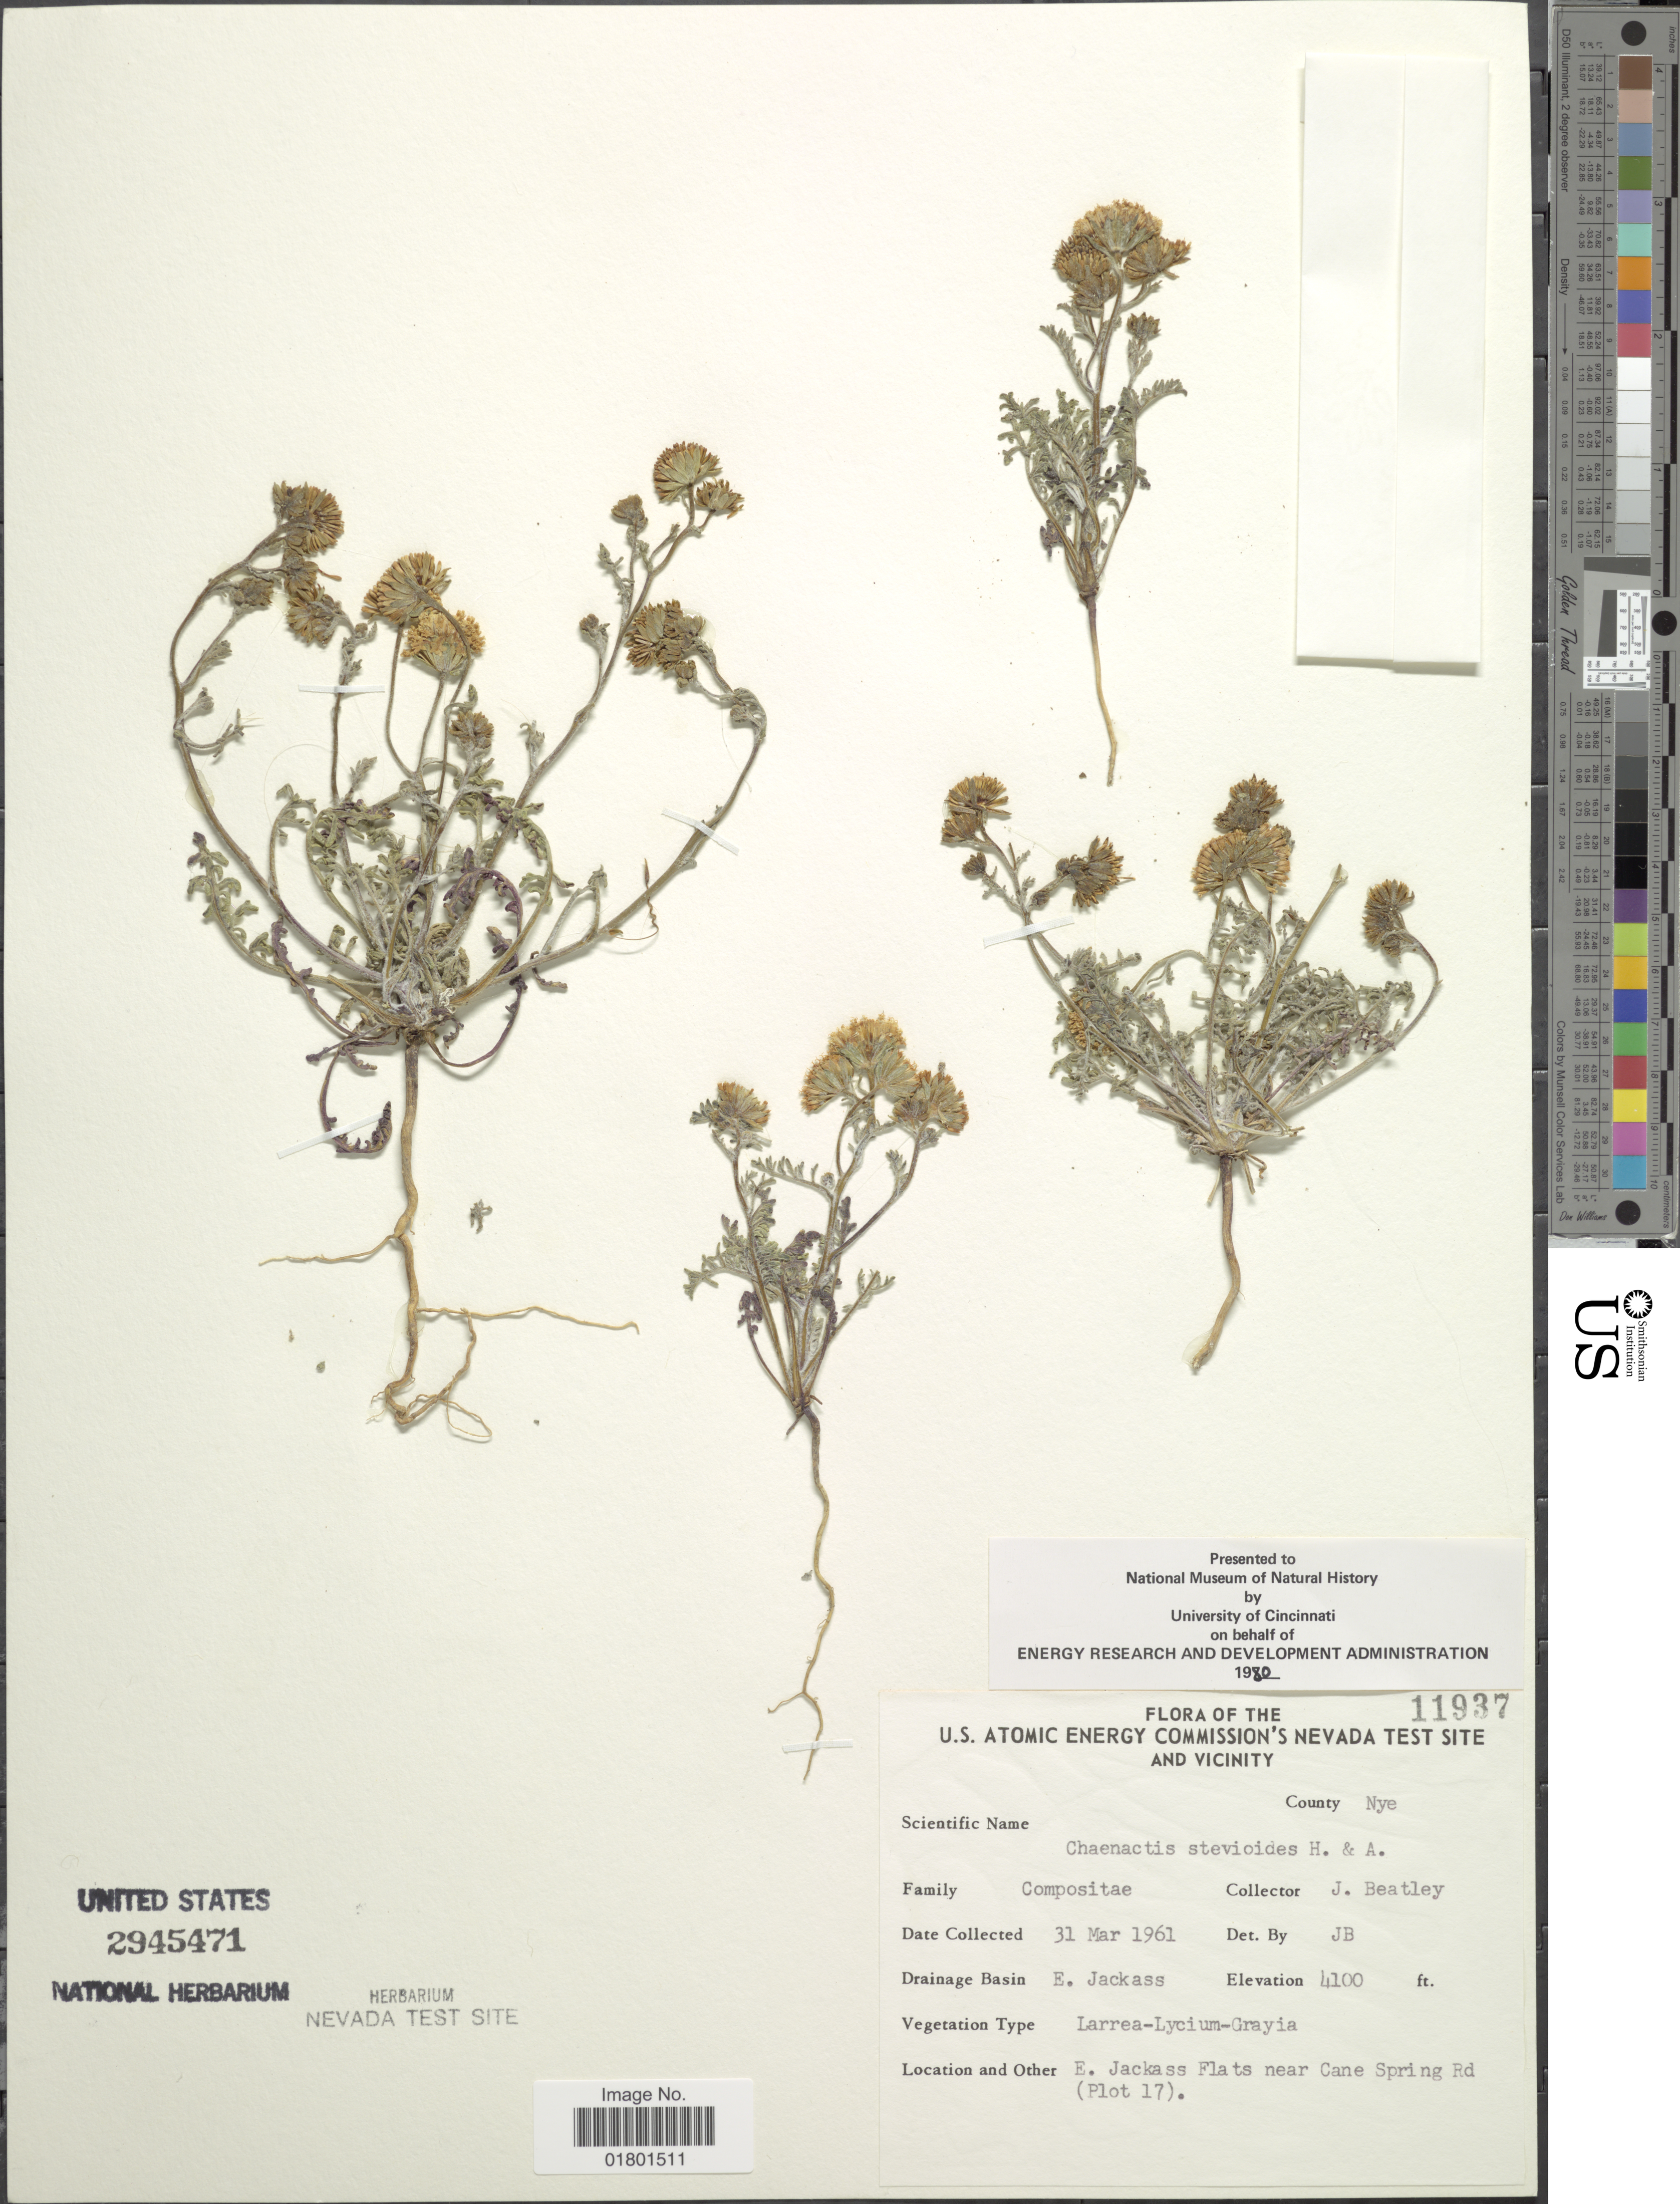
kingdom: Plantae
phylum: Tracheophyta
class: Magnoliopsida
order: Asterales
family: Asteraceae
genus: Chaenactis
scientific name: Chaenactis stevioides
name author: Hook. & Arn.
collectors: J. C. Beatley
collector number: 11937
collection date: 1961-03-31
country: United States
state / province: Nevada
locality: U. S. Atomic Energy Commission's Nevada Test Site and vicinity, County Nye, Stewart Valley, E. Jackass, E. Jackass Flats near Cane Spring Rd (Plot 17)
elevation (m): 1250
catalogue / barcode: US 2945471